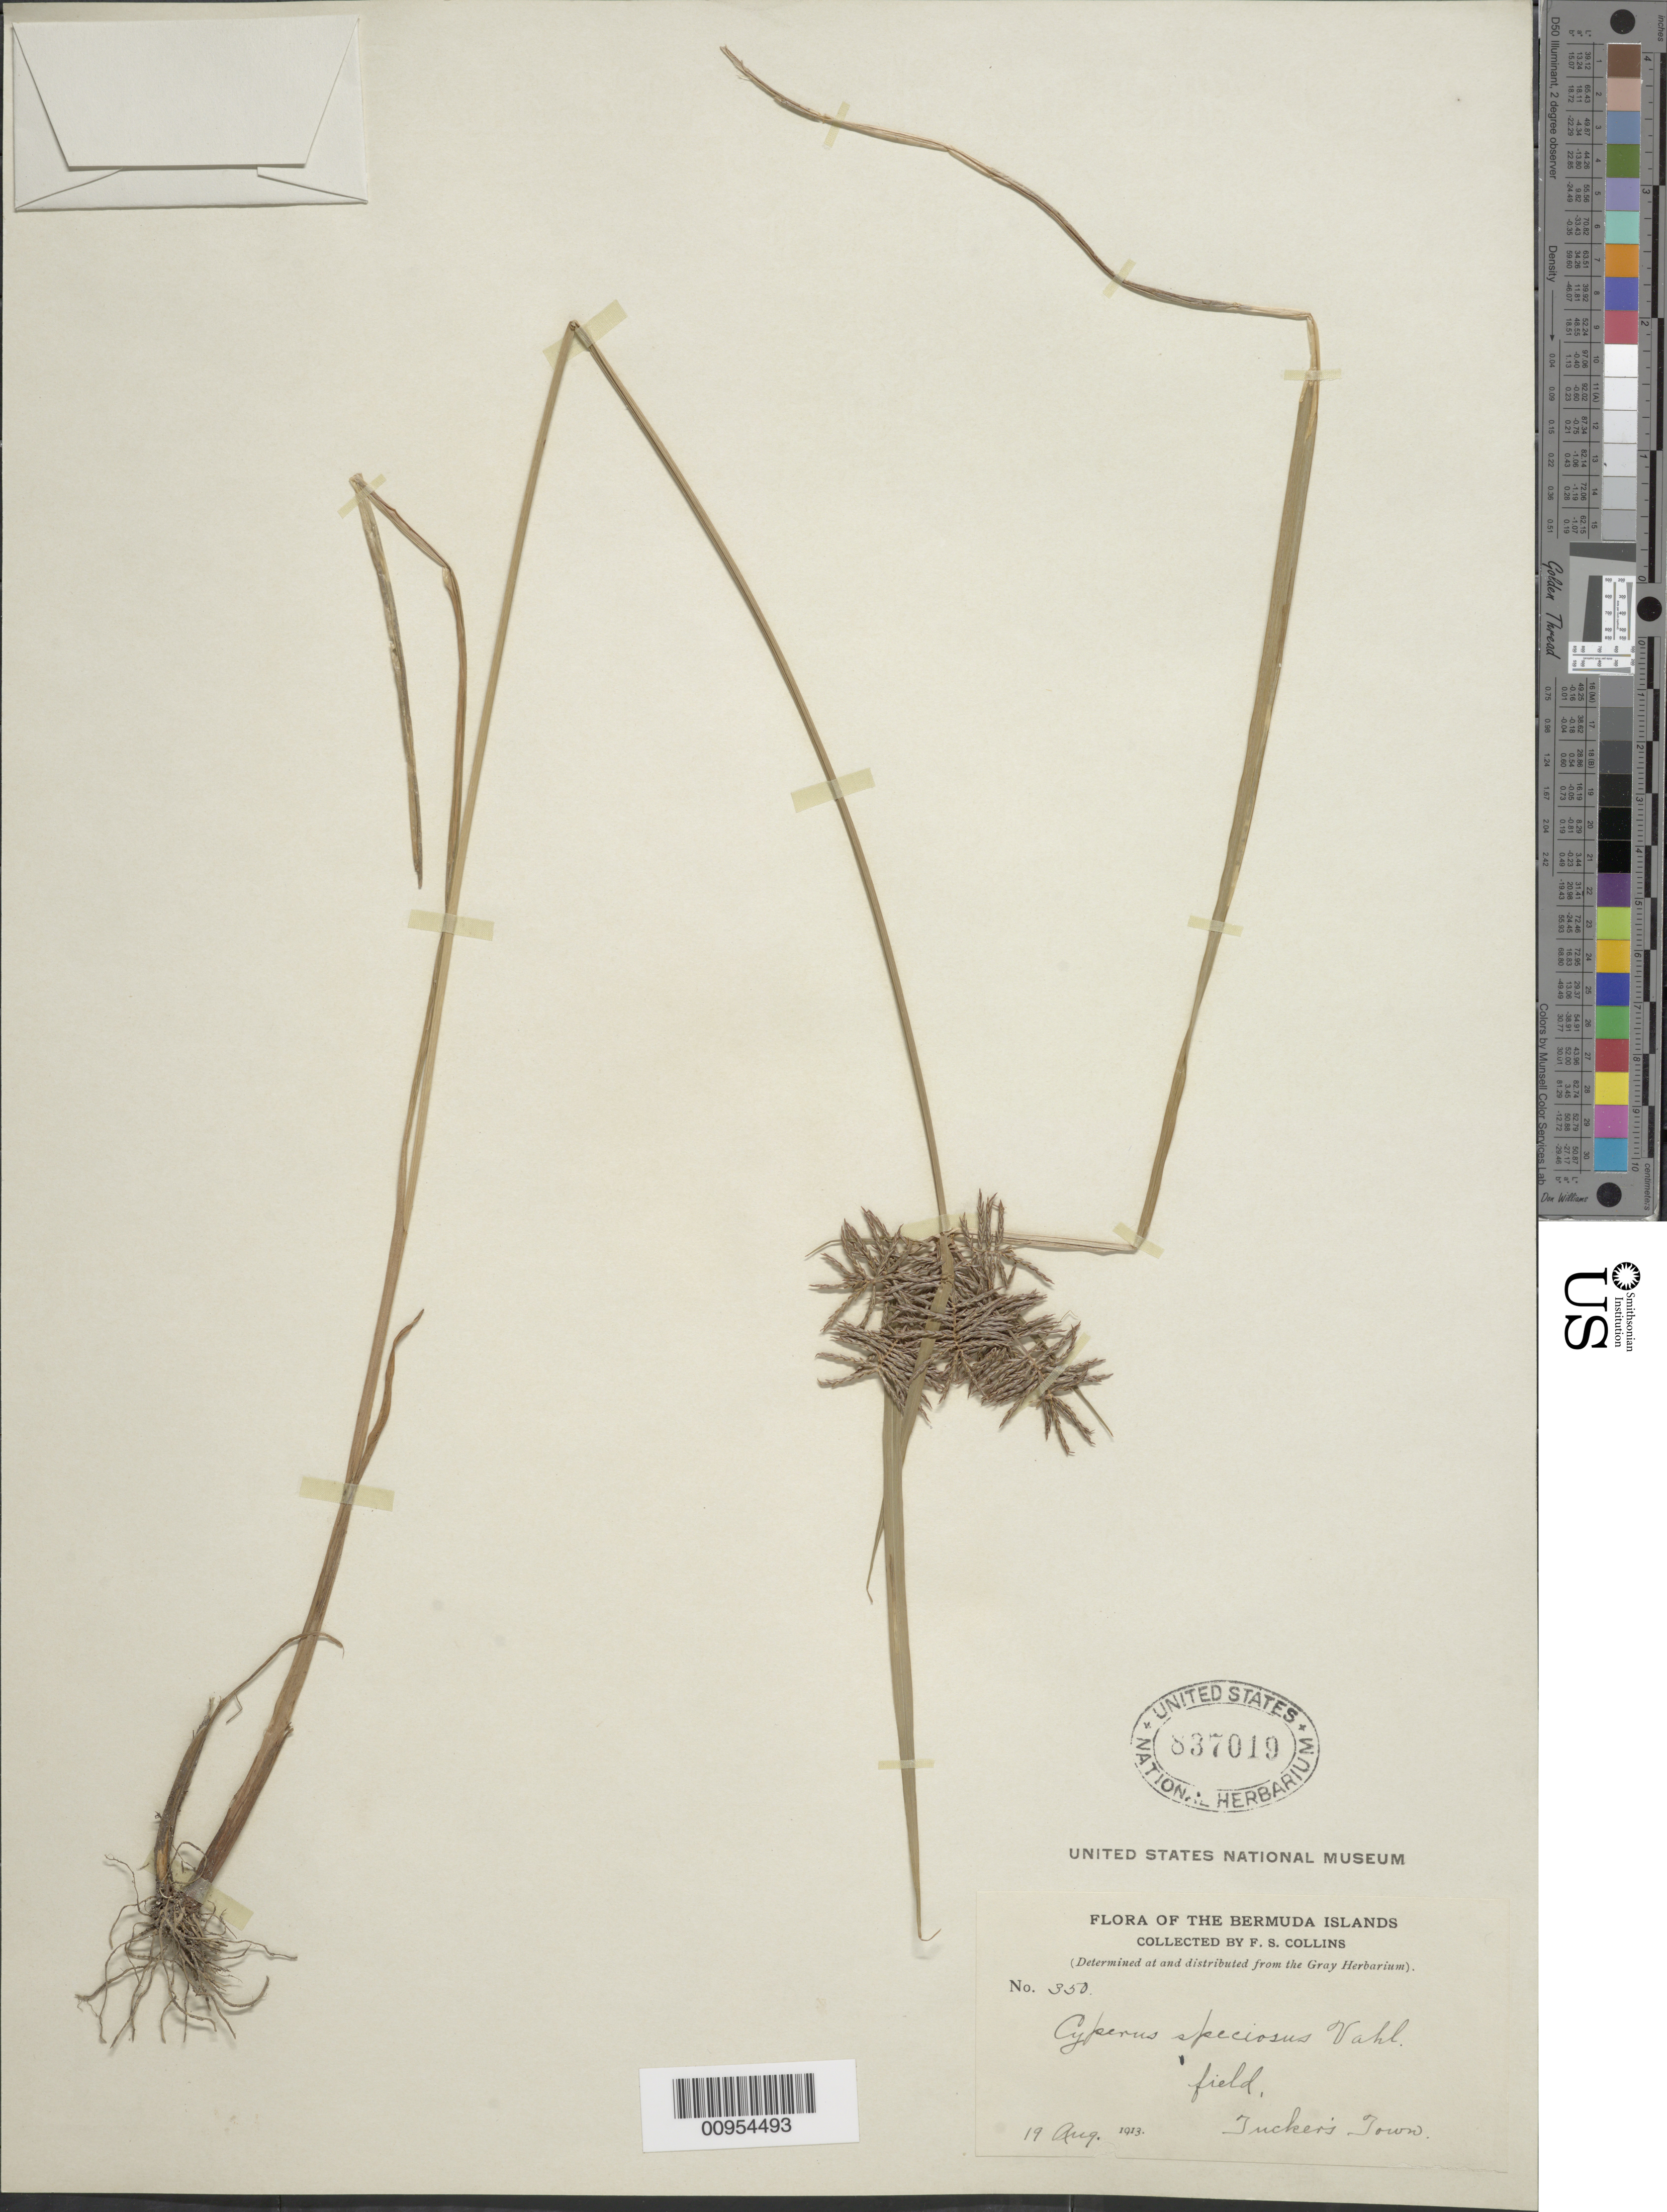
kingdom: Plantae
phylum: Tracheophyta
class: Liliopsida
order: Poales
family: Cyperaceae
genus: Cyperus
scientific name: Cyperus odoratus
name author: L.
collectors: F. Collins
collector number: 350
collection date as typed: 19 Aug 1913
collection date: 1913-08-19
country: Bermuda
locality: field, Tucker's Town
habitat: Field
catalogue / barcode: US 837019